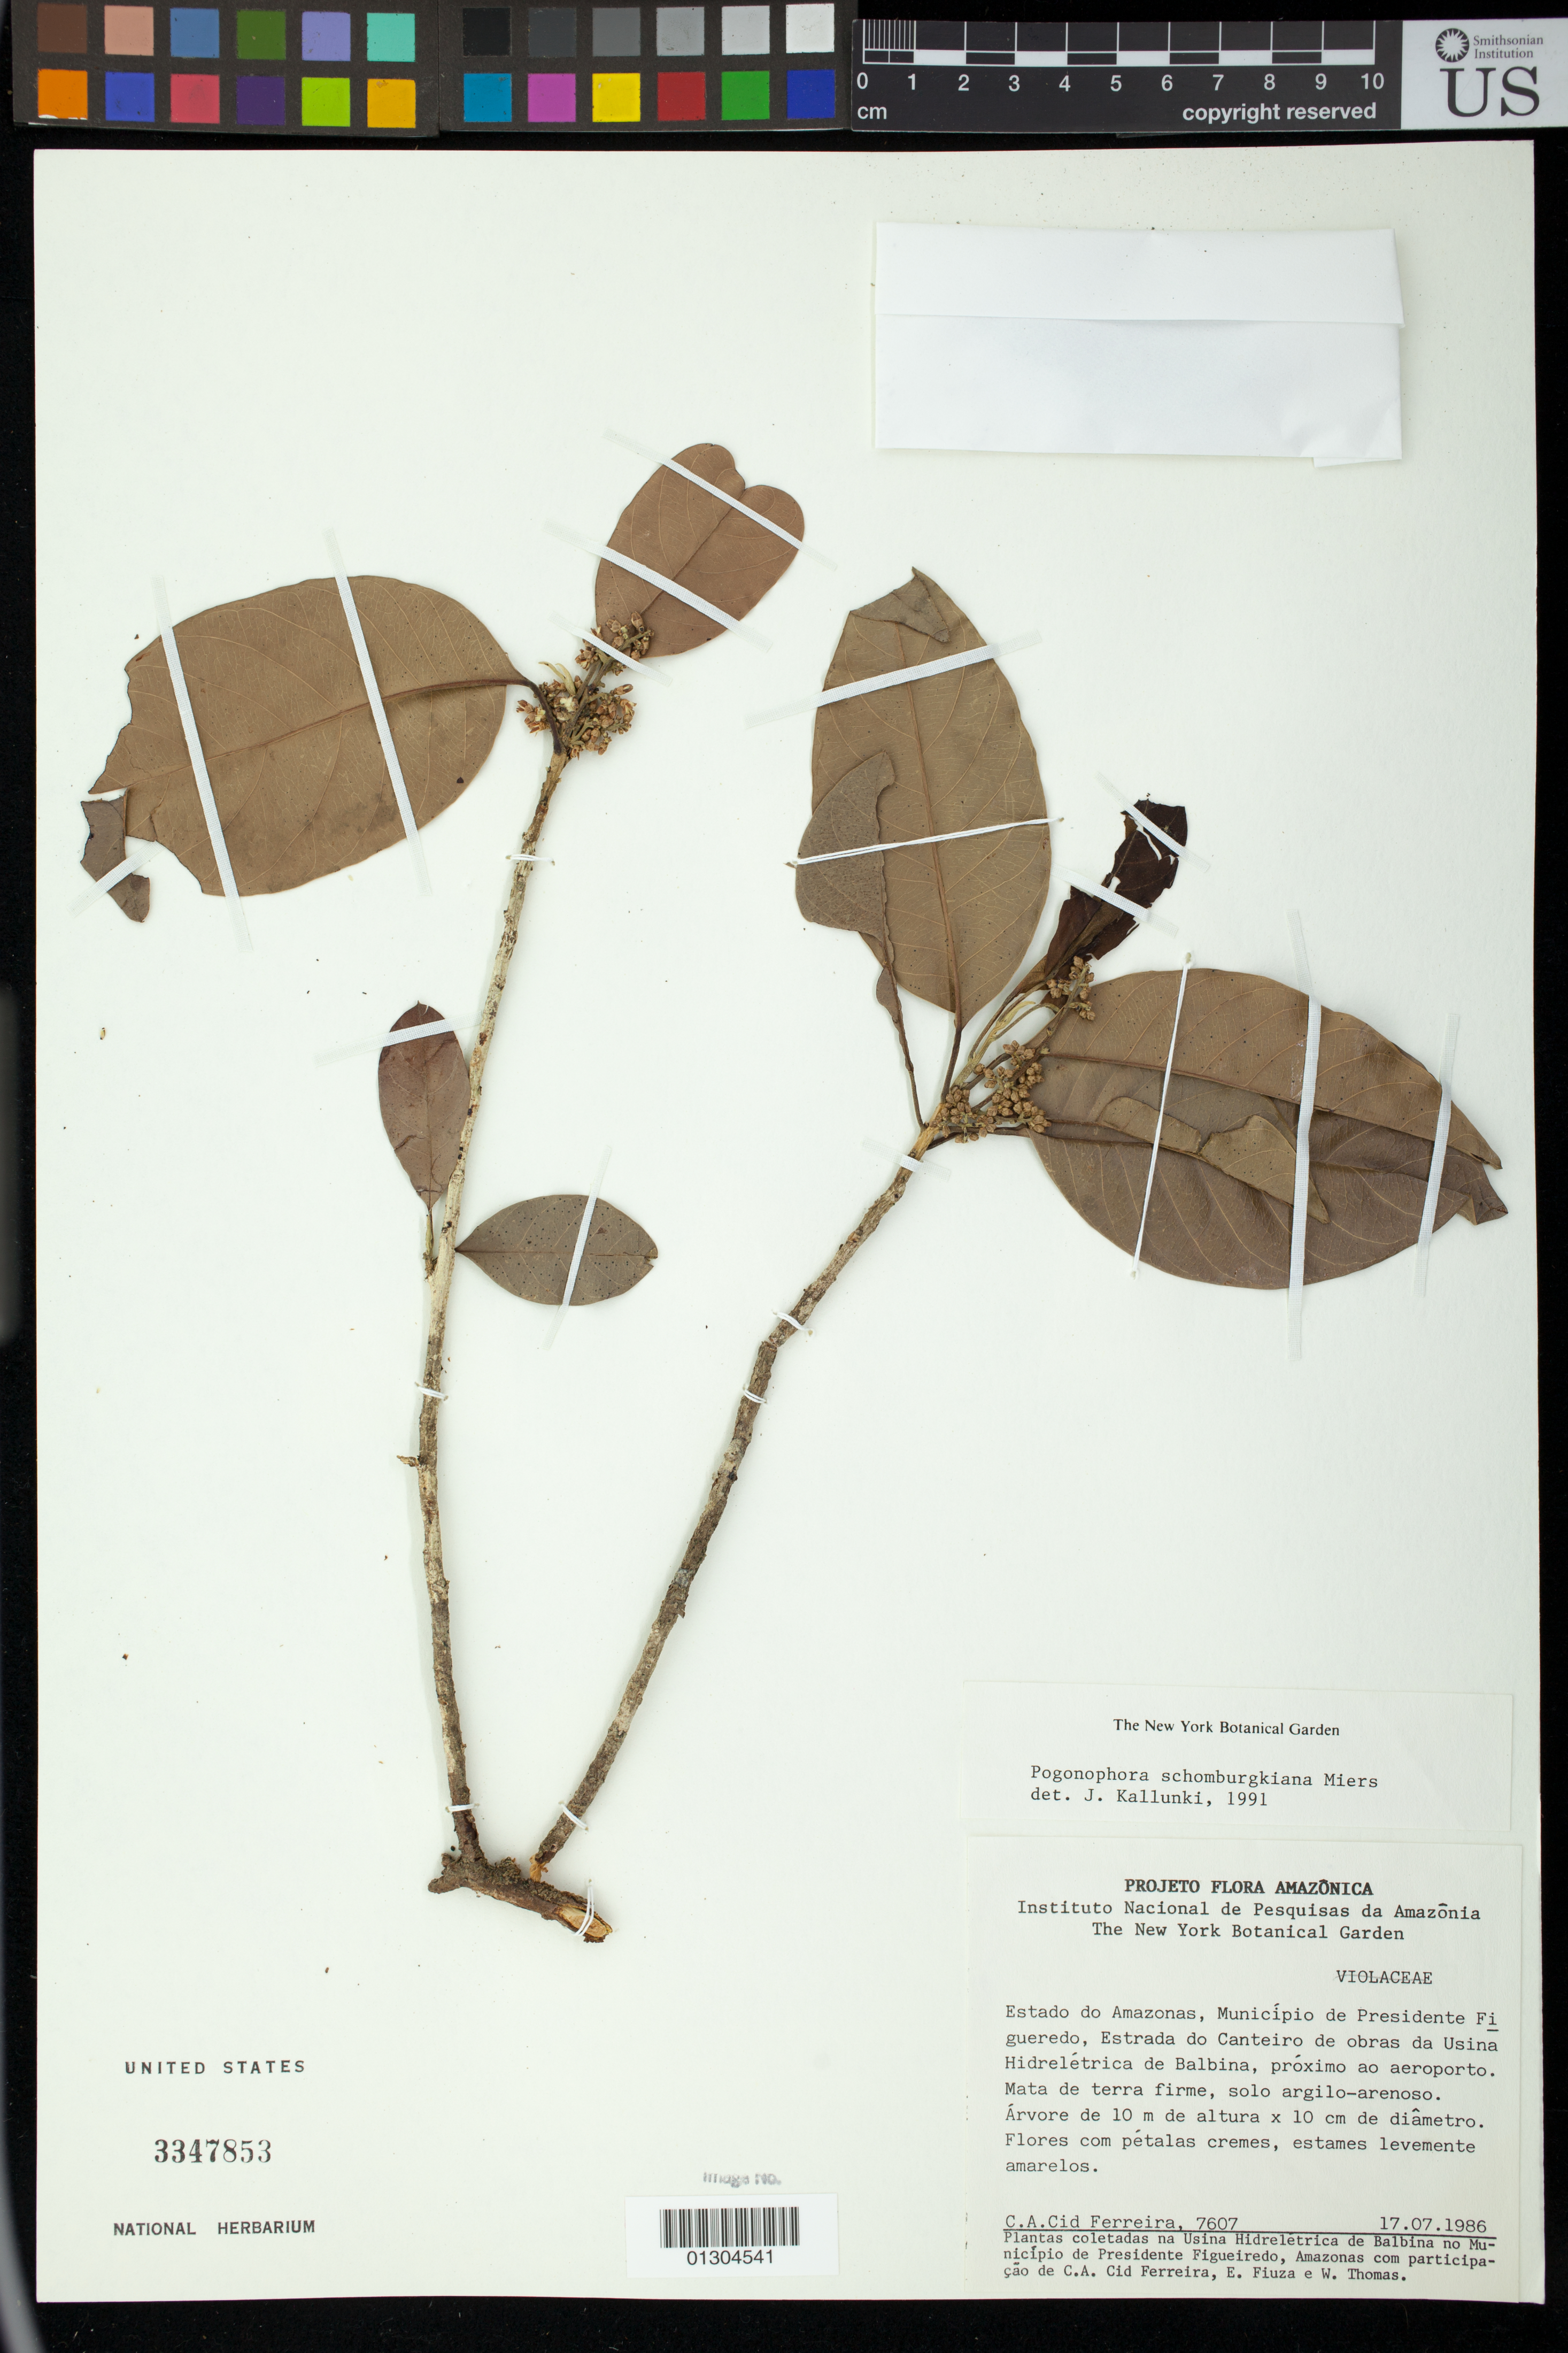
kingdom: Plantae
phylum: Tracheophyta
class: Magnoliopsida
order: Malpighiales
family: Peraceae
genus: Pogonophora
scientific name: Pogonophora schomburgkiana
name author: Miers ex Benth.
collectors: C. A. Cid Ferreira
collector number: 7607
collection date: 1986-07-17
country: Brazil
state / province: Amazonas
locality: Municipio de Presidente Figueredo, Estrada do Canteiro de obras da Usina Hidreletrica de Balbina (Balbina Dam), proximo ao aeroporto.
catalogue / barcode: US 3347853